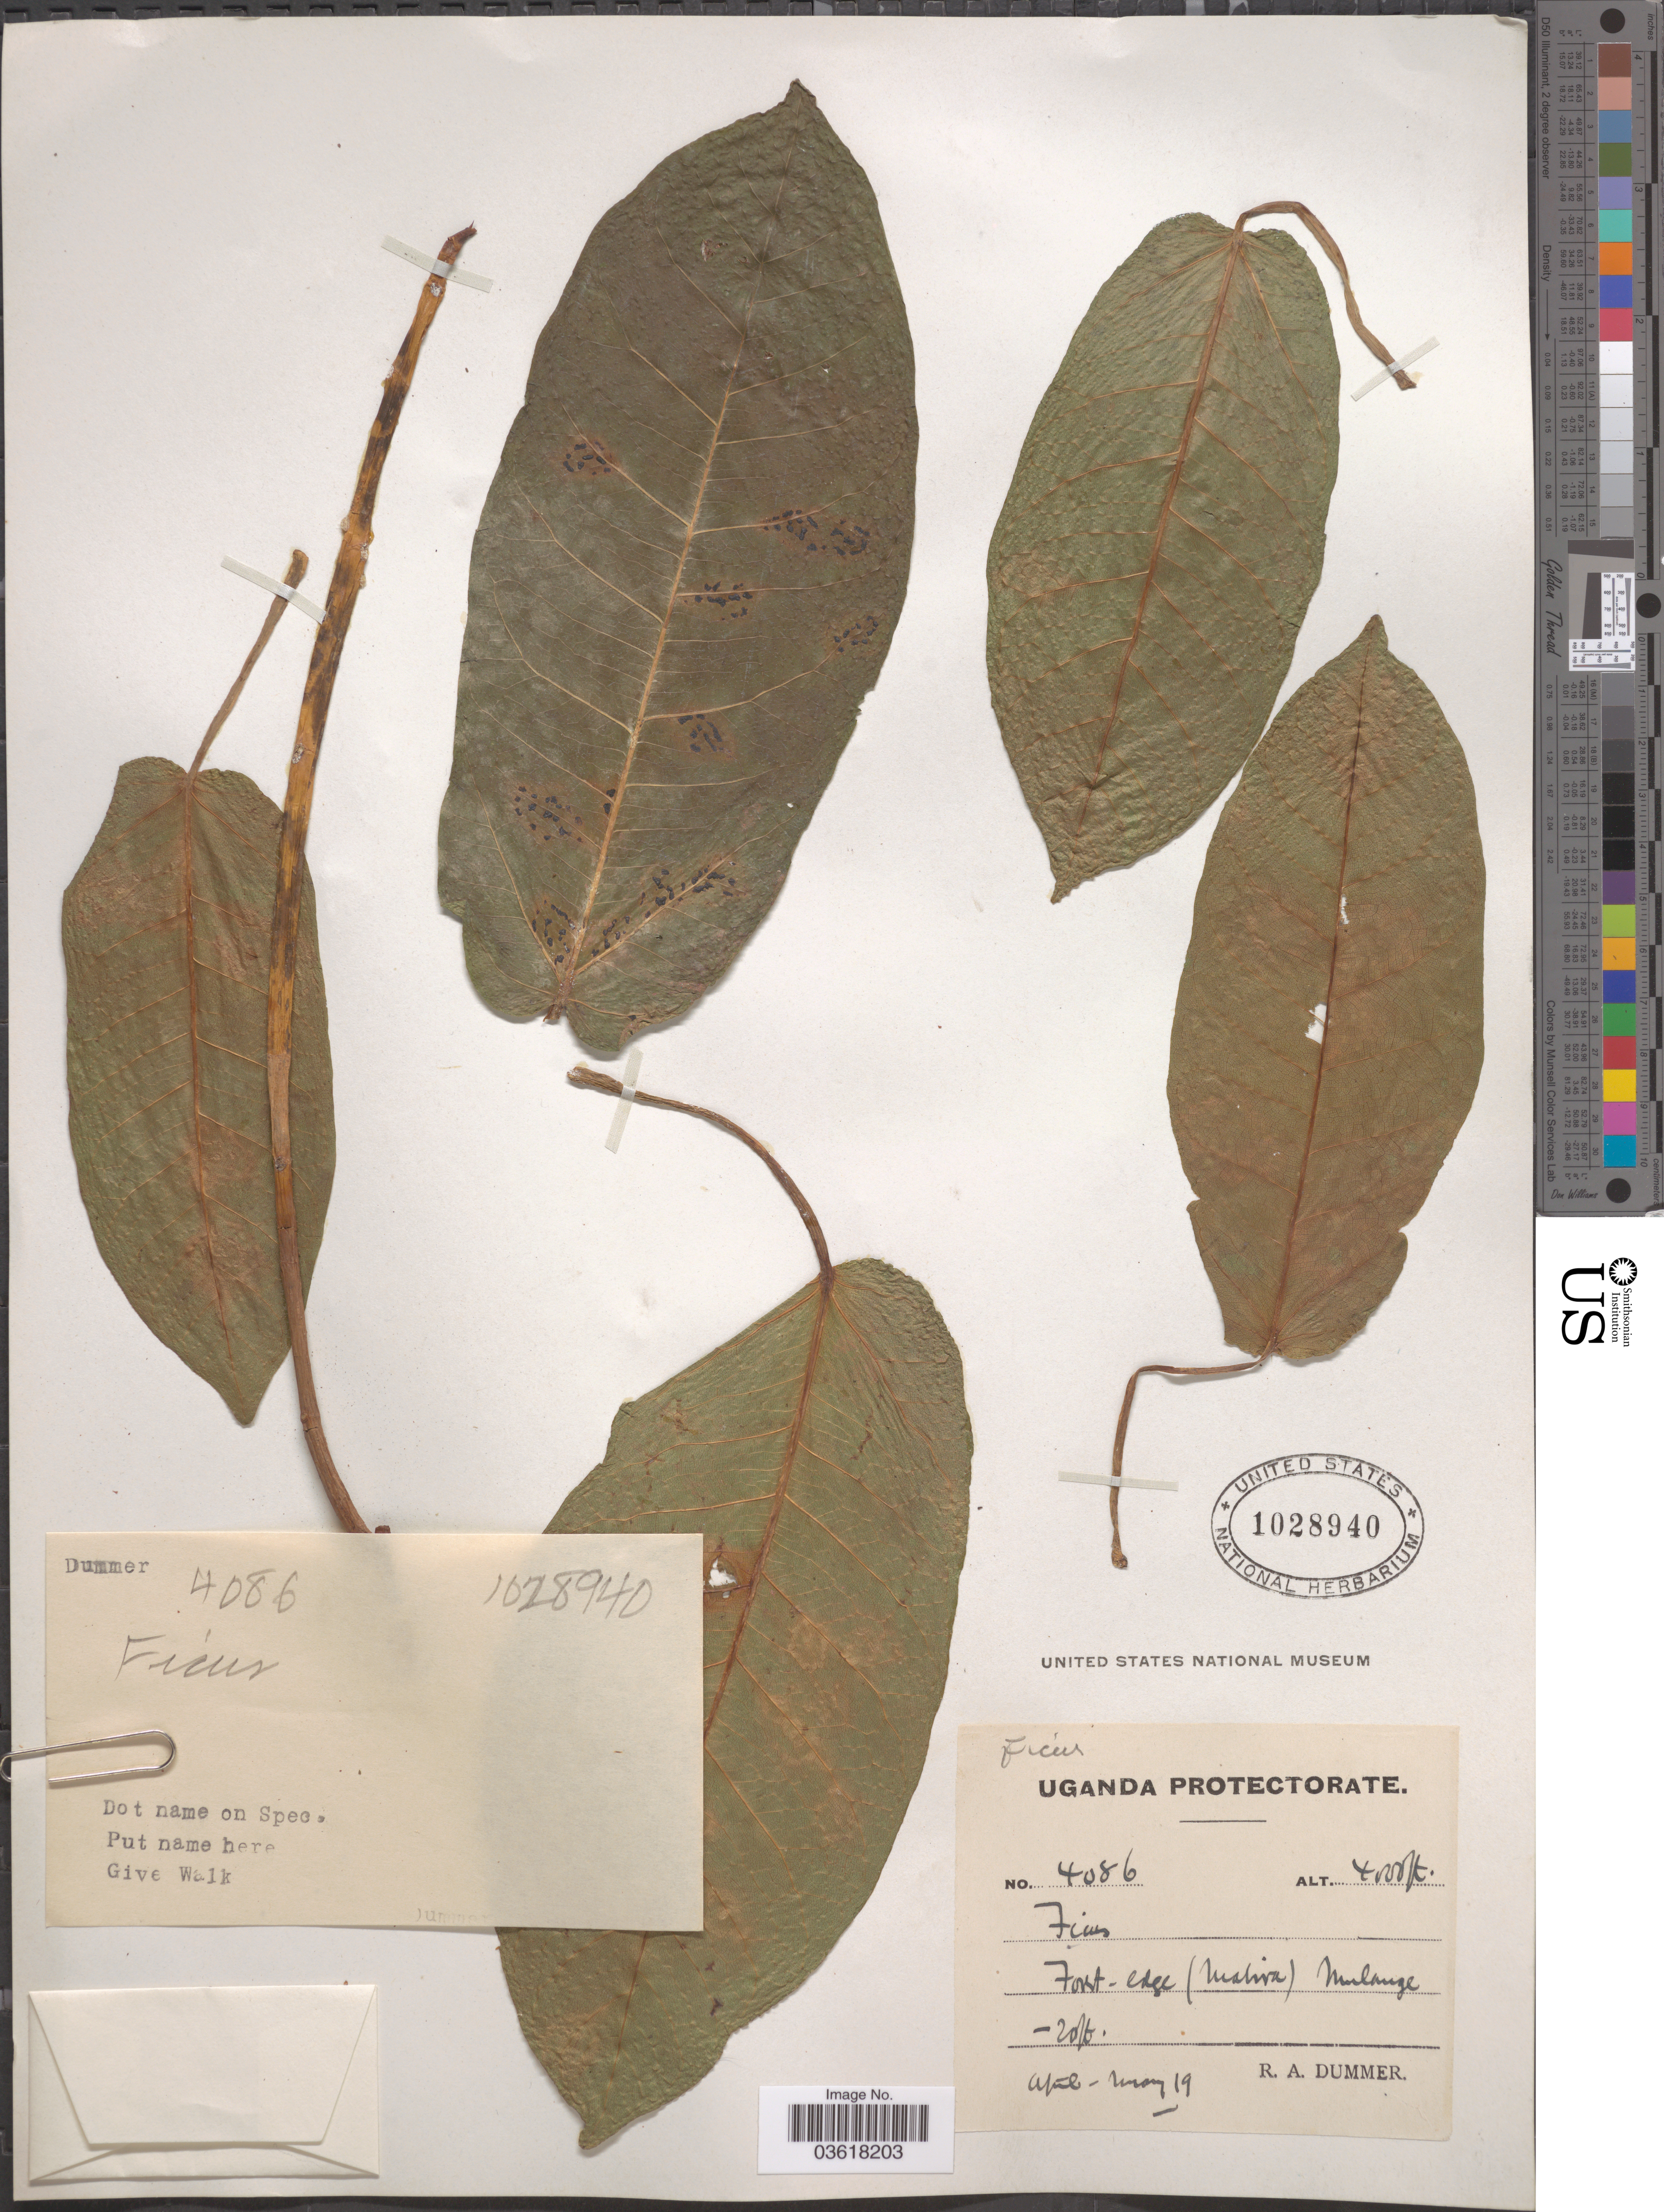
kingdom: Plantae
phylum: Tracheophyta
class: Magnoliopsida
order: Rosales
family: Moraceae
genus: Ficus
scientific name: Ficus sp.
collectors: R. A. Dümmer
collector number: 4086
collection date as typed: Transcribed d/m/y: /4/19 to /5/19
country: Uganda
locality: Uganda Protectorate. Mulange.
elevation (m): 1219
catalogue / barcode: US 1028940